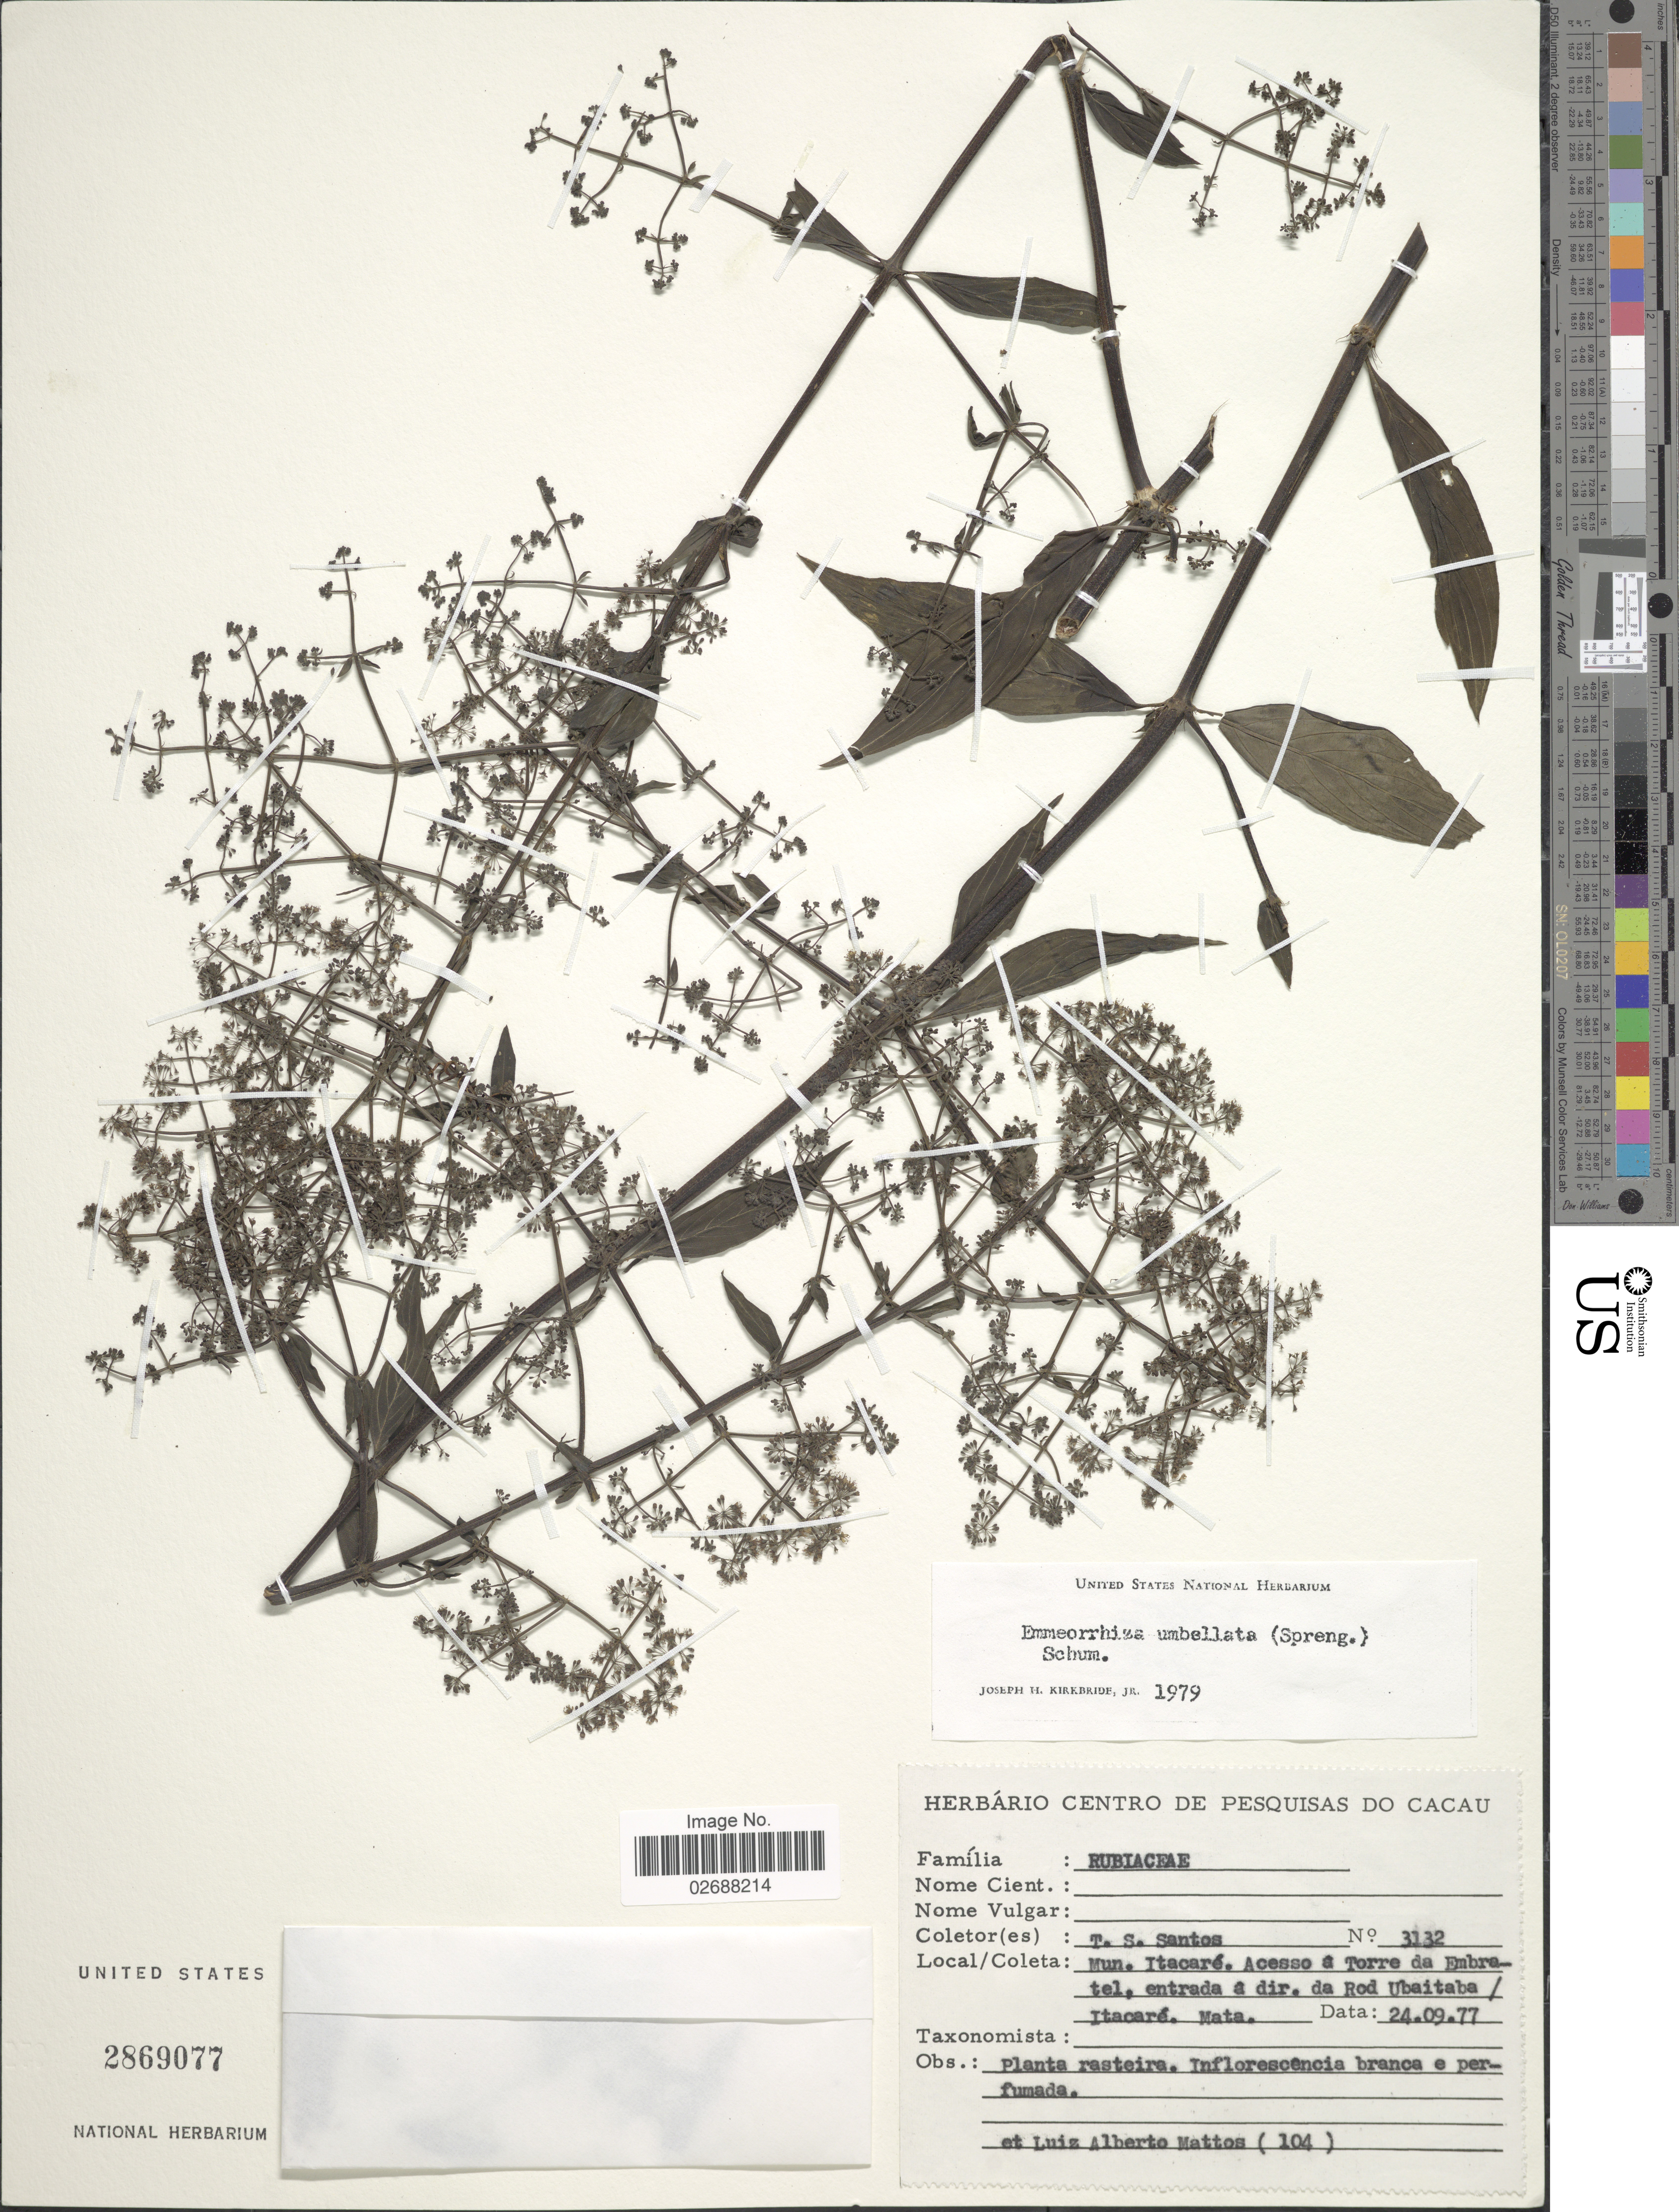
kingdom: Plantae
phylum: Tracheophyta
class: Magnoliopsida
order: Gentianales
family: Rubiaceae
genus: Emmeorhiza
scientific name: Emmeorhiza umbellata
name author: (Spreng.) K. Schum.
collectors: T. S. Santos & L. A. Mattos Silva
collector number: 3132/104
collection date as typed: Transcribed d/m/y: 24/9/77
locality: Mun. Itacare. Acesso a Torre da Embratel, entrada a dir. da Rod Ubaitaba/Itacare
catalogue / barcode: US 2869077